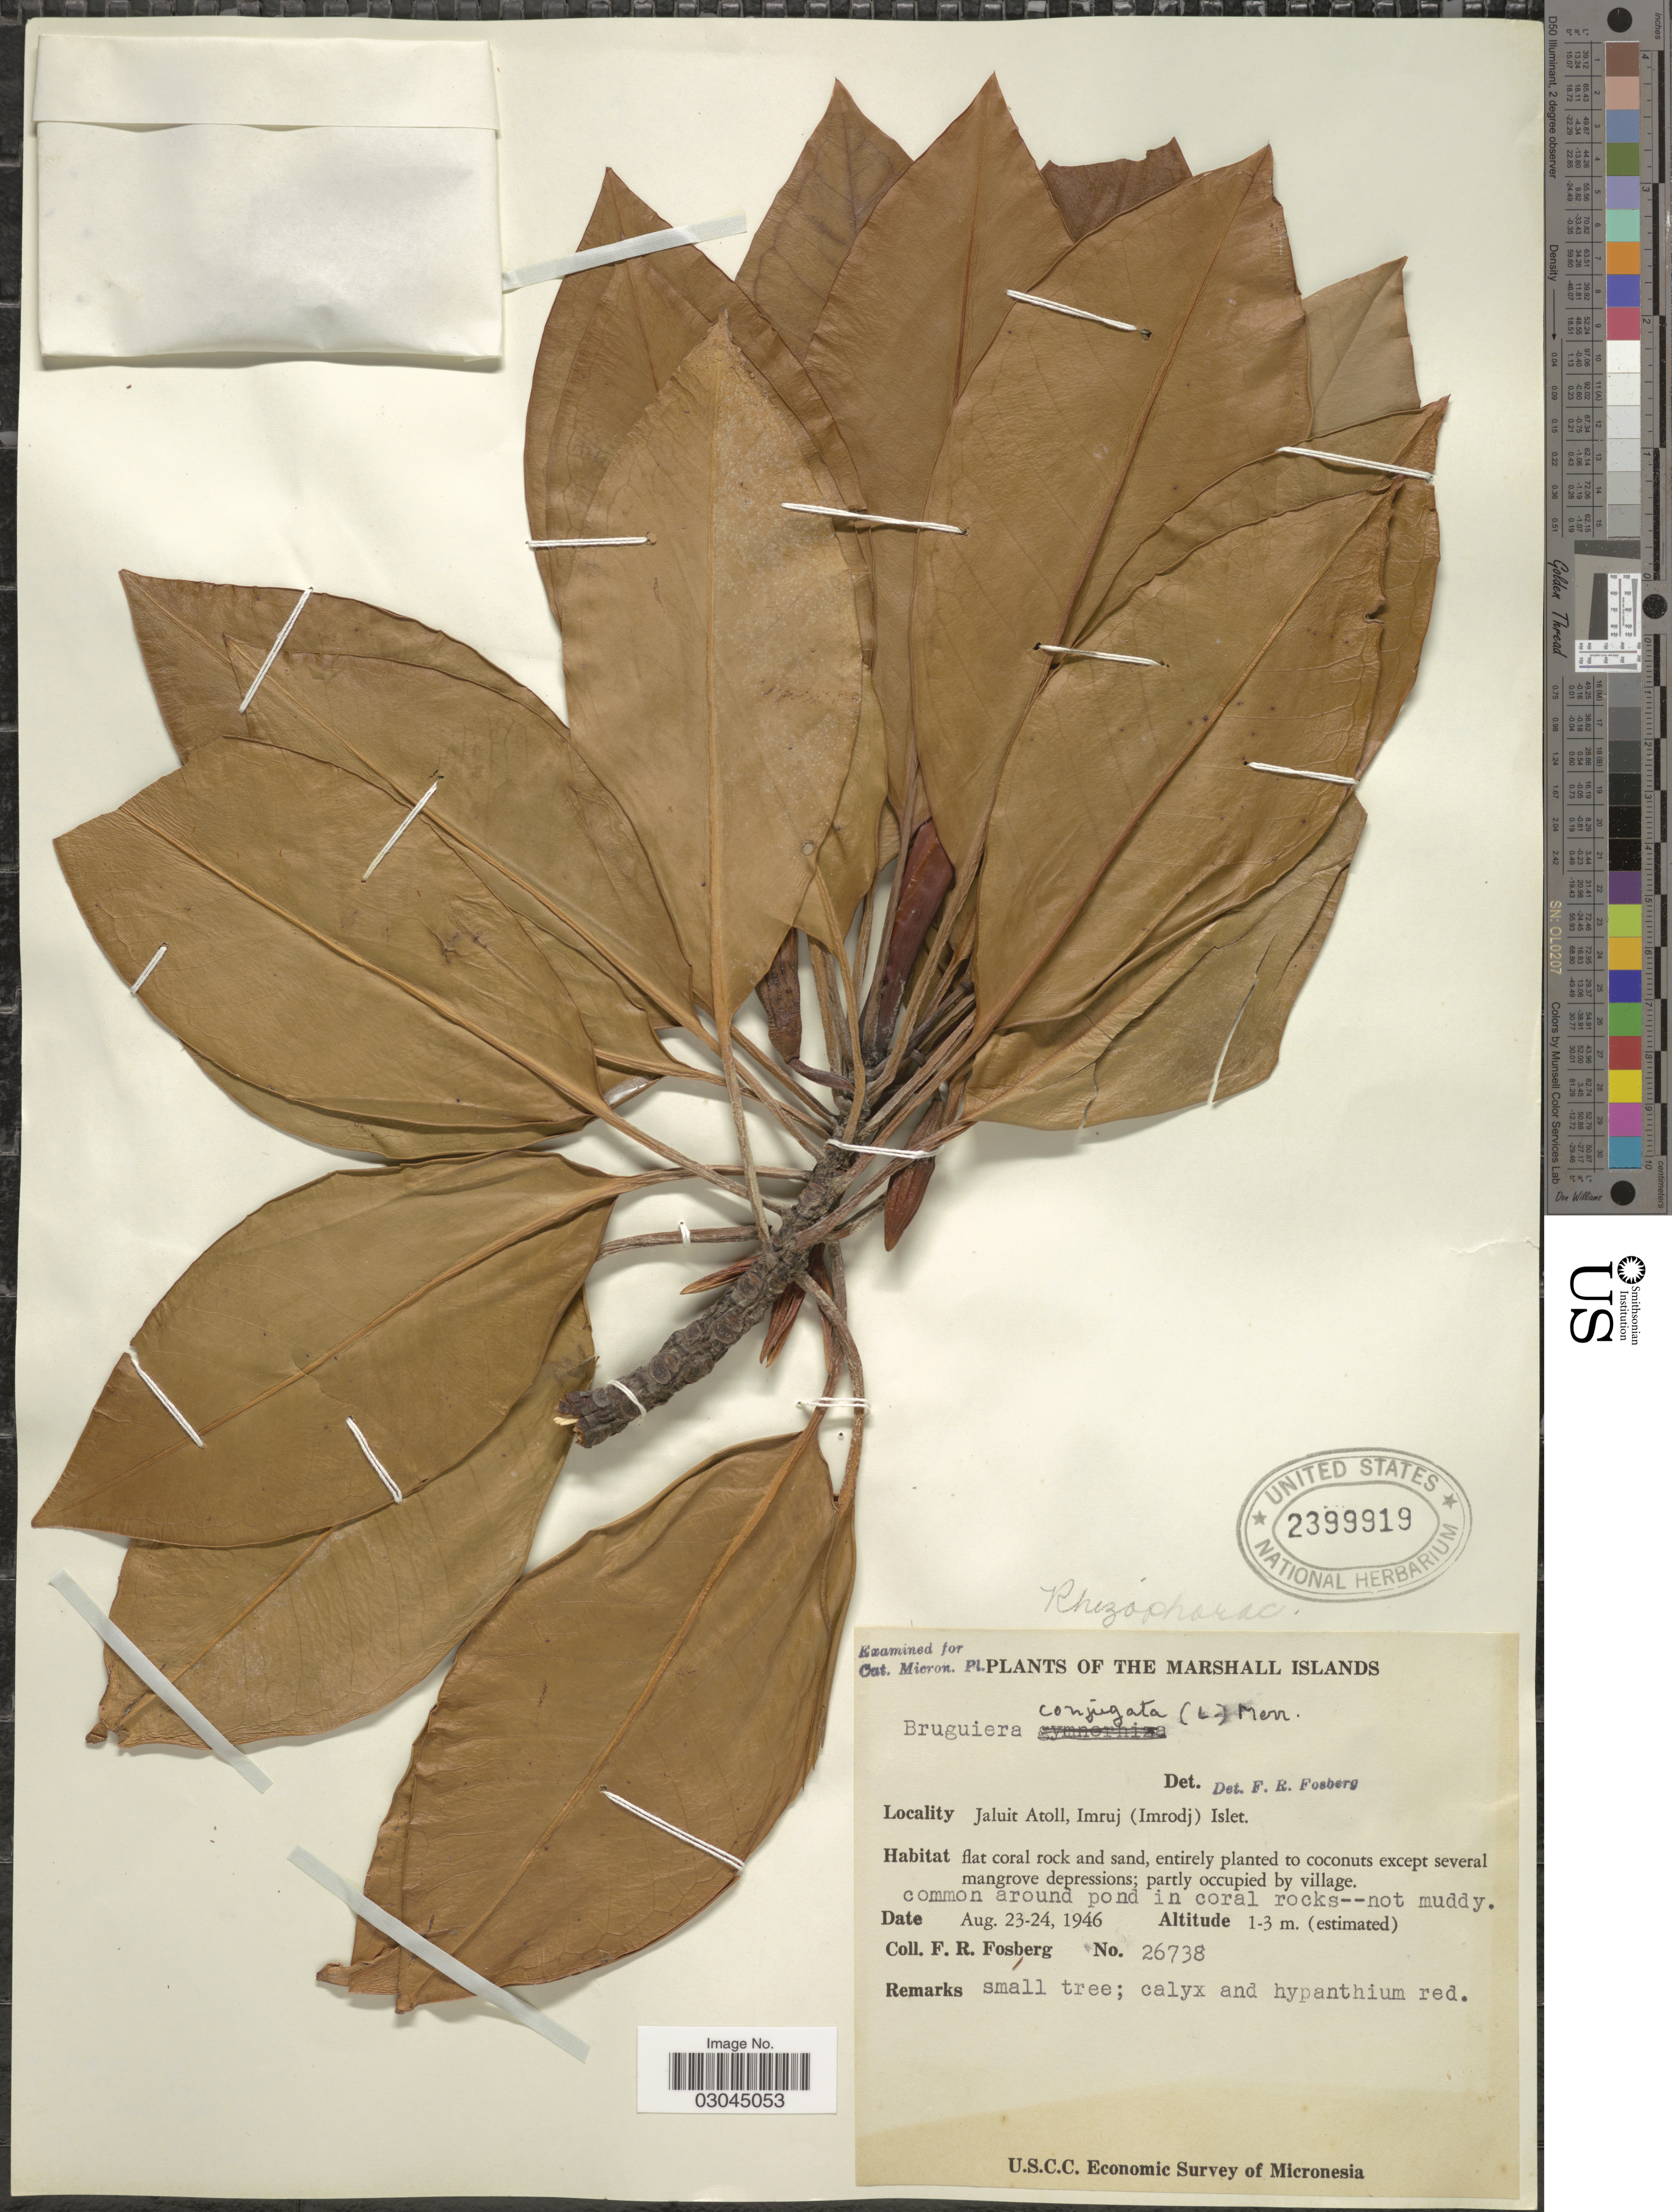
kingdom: Plantae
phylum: Tracheophyta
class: Magnoliopsida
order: Malpighiales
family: Rhizophoraceae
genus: Bruguiera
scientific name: Bruguiera gymnorhiza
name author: (L.) Savigny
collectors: F. R. Fosberg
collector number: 26738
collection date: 1946-08-23/1946-08-24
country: Marshall Islands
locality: The Marshall Islands, Jaluit Atoll, Imruj (Imrodj) Islet.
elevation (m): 1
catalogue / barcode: US 2399919